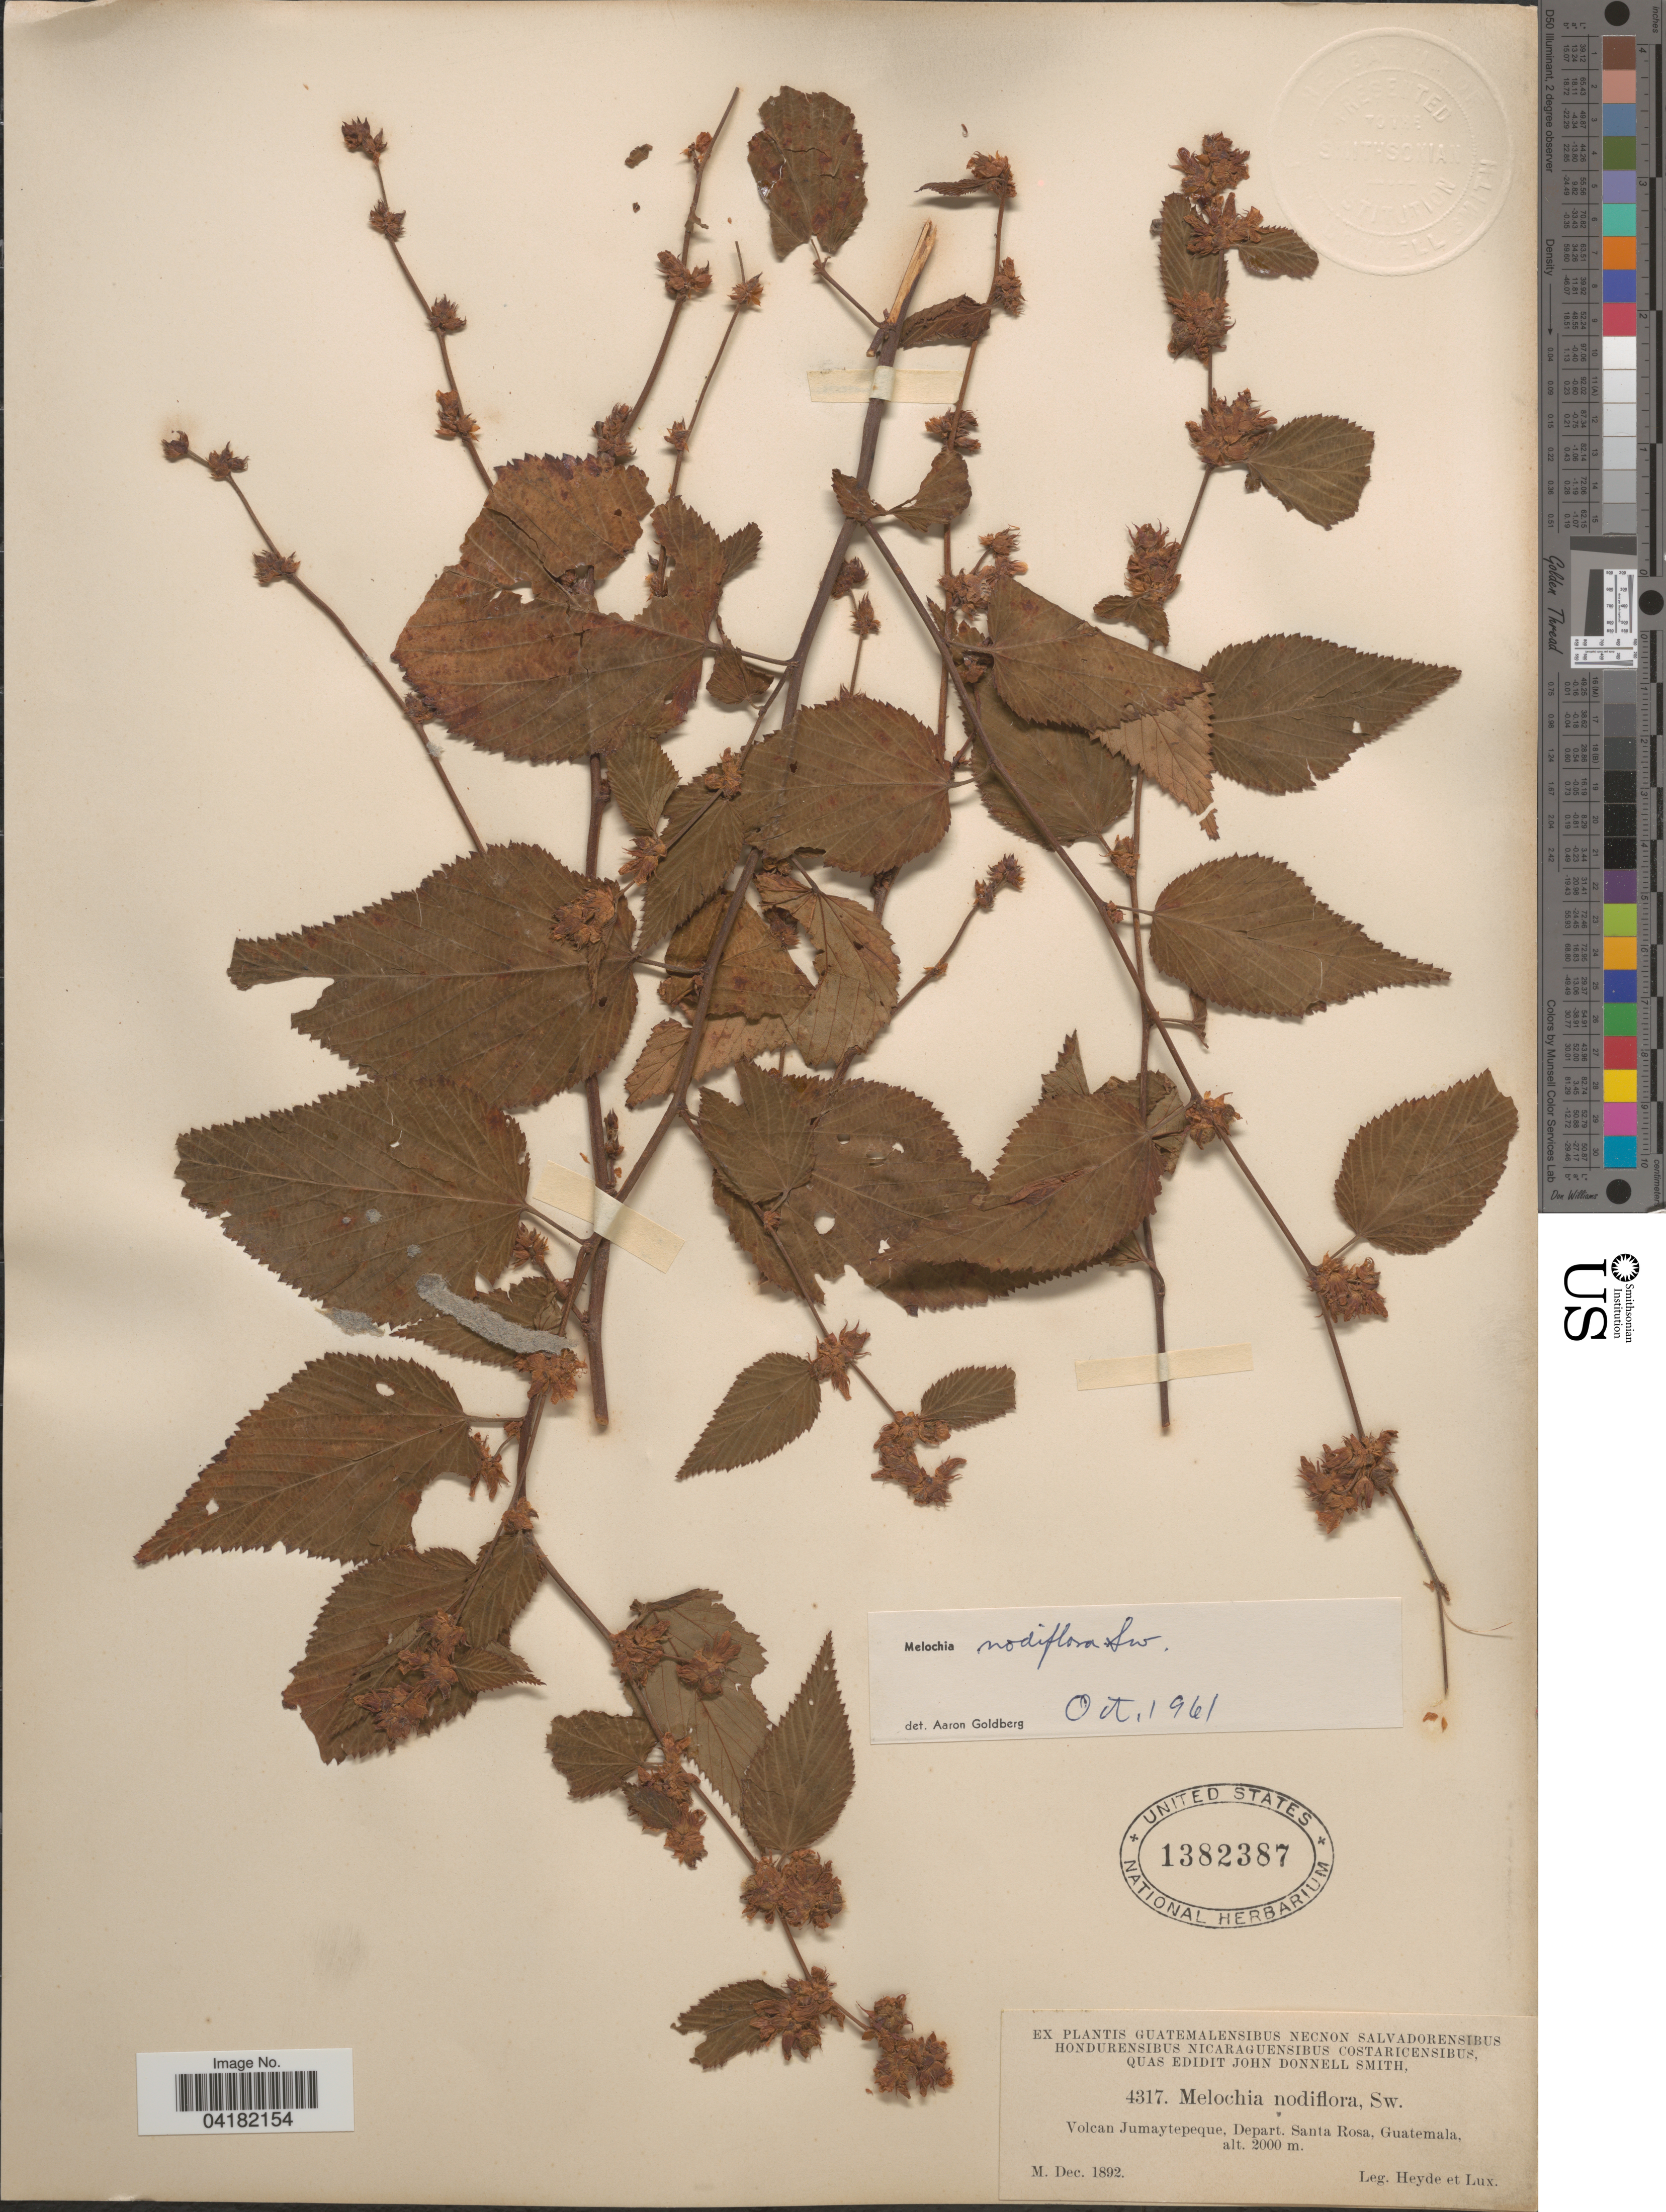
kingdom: Plantae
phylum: Tracheophyta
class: Magnoliopsida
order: Malvales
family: Malvaceae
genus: Melochia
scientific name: Melochia nodiflora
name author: Sw.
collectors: Heyde & Lux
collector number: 4317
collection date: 1892-12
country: Guatemala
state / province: Santa Rosa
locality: Volcan Jumaytepec, Depart. Santa Rosa.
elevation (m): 2000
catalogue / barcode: US 1382387